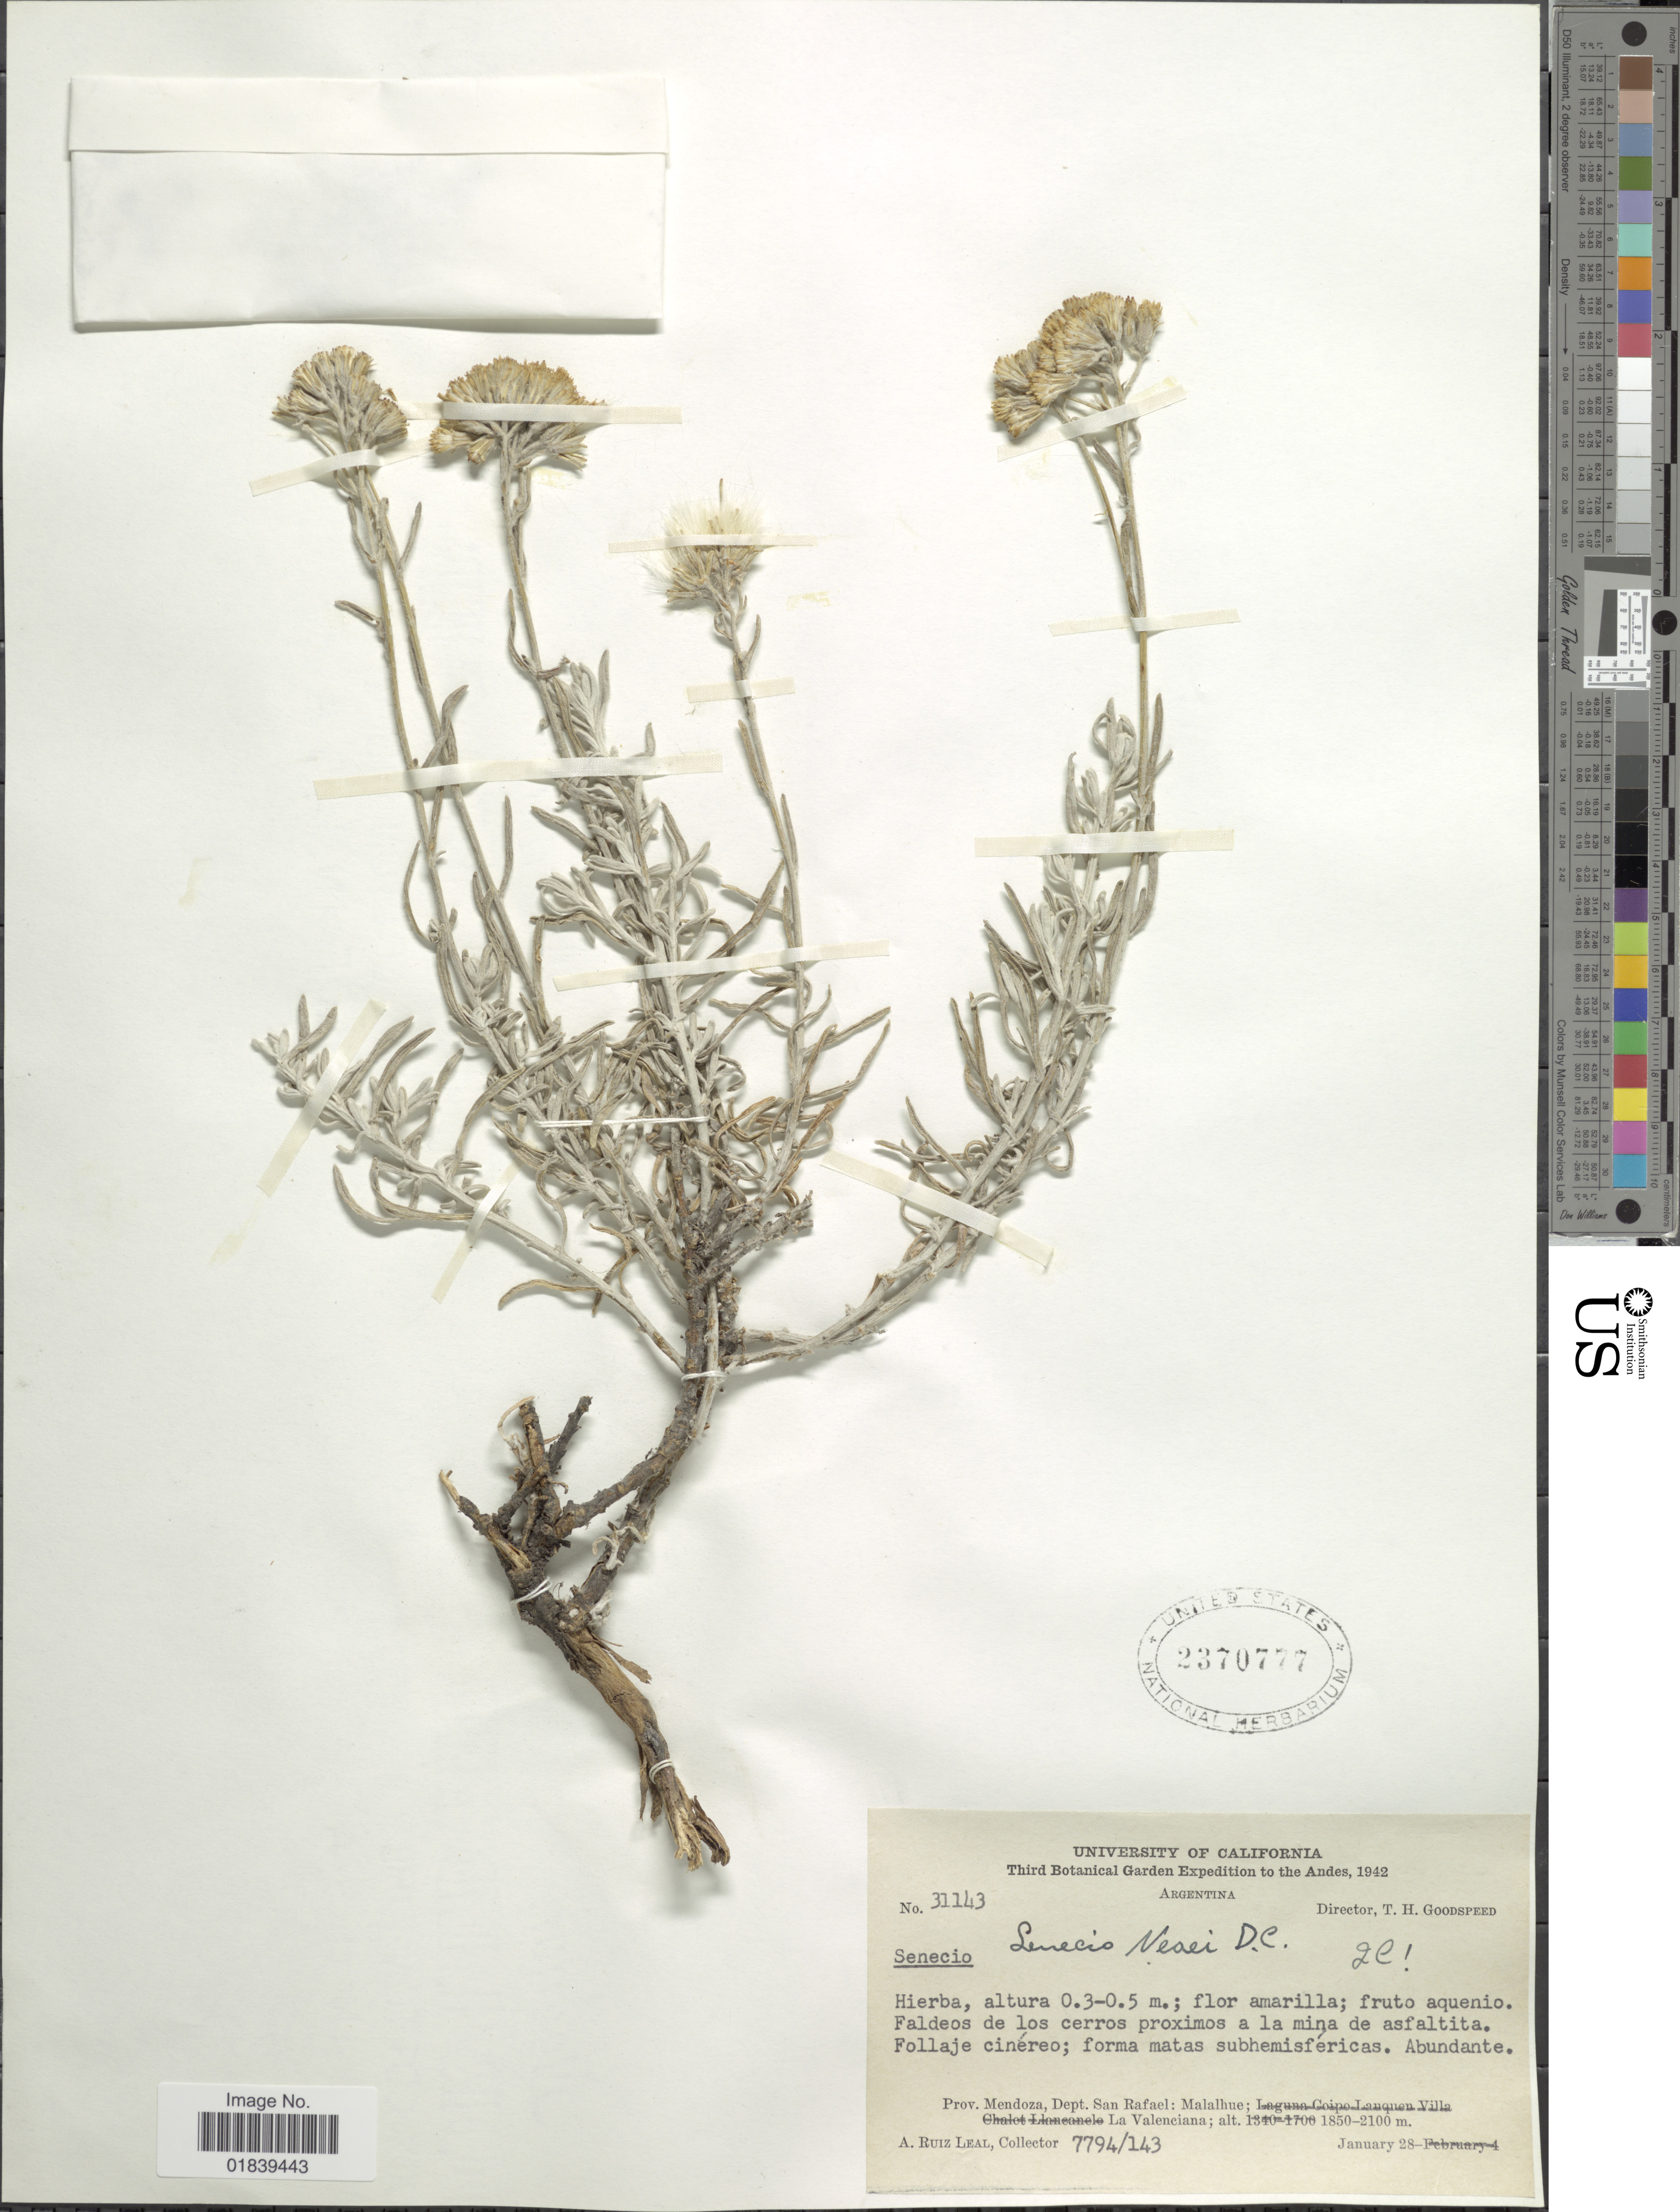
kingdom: Plantae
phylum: Tracheophyta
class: Magnoliopsida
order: Asterales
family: Asteraceae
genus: Senecio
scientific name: Senecio neaei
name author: DC.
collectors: A. R. Leal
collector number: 7794/143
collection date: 1942-01-28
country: Argentina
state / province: Mendoza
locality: Andes, Dept. San Rafael, Malalhue, La Valenciana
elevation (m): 1850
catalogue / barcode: US 2370777